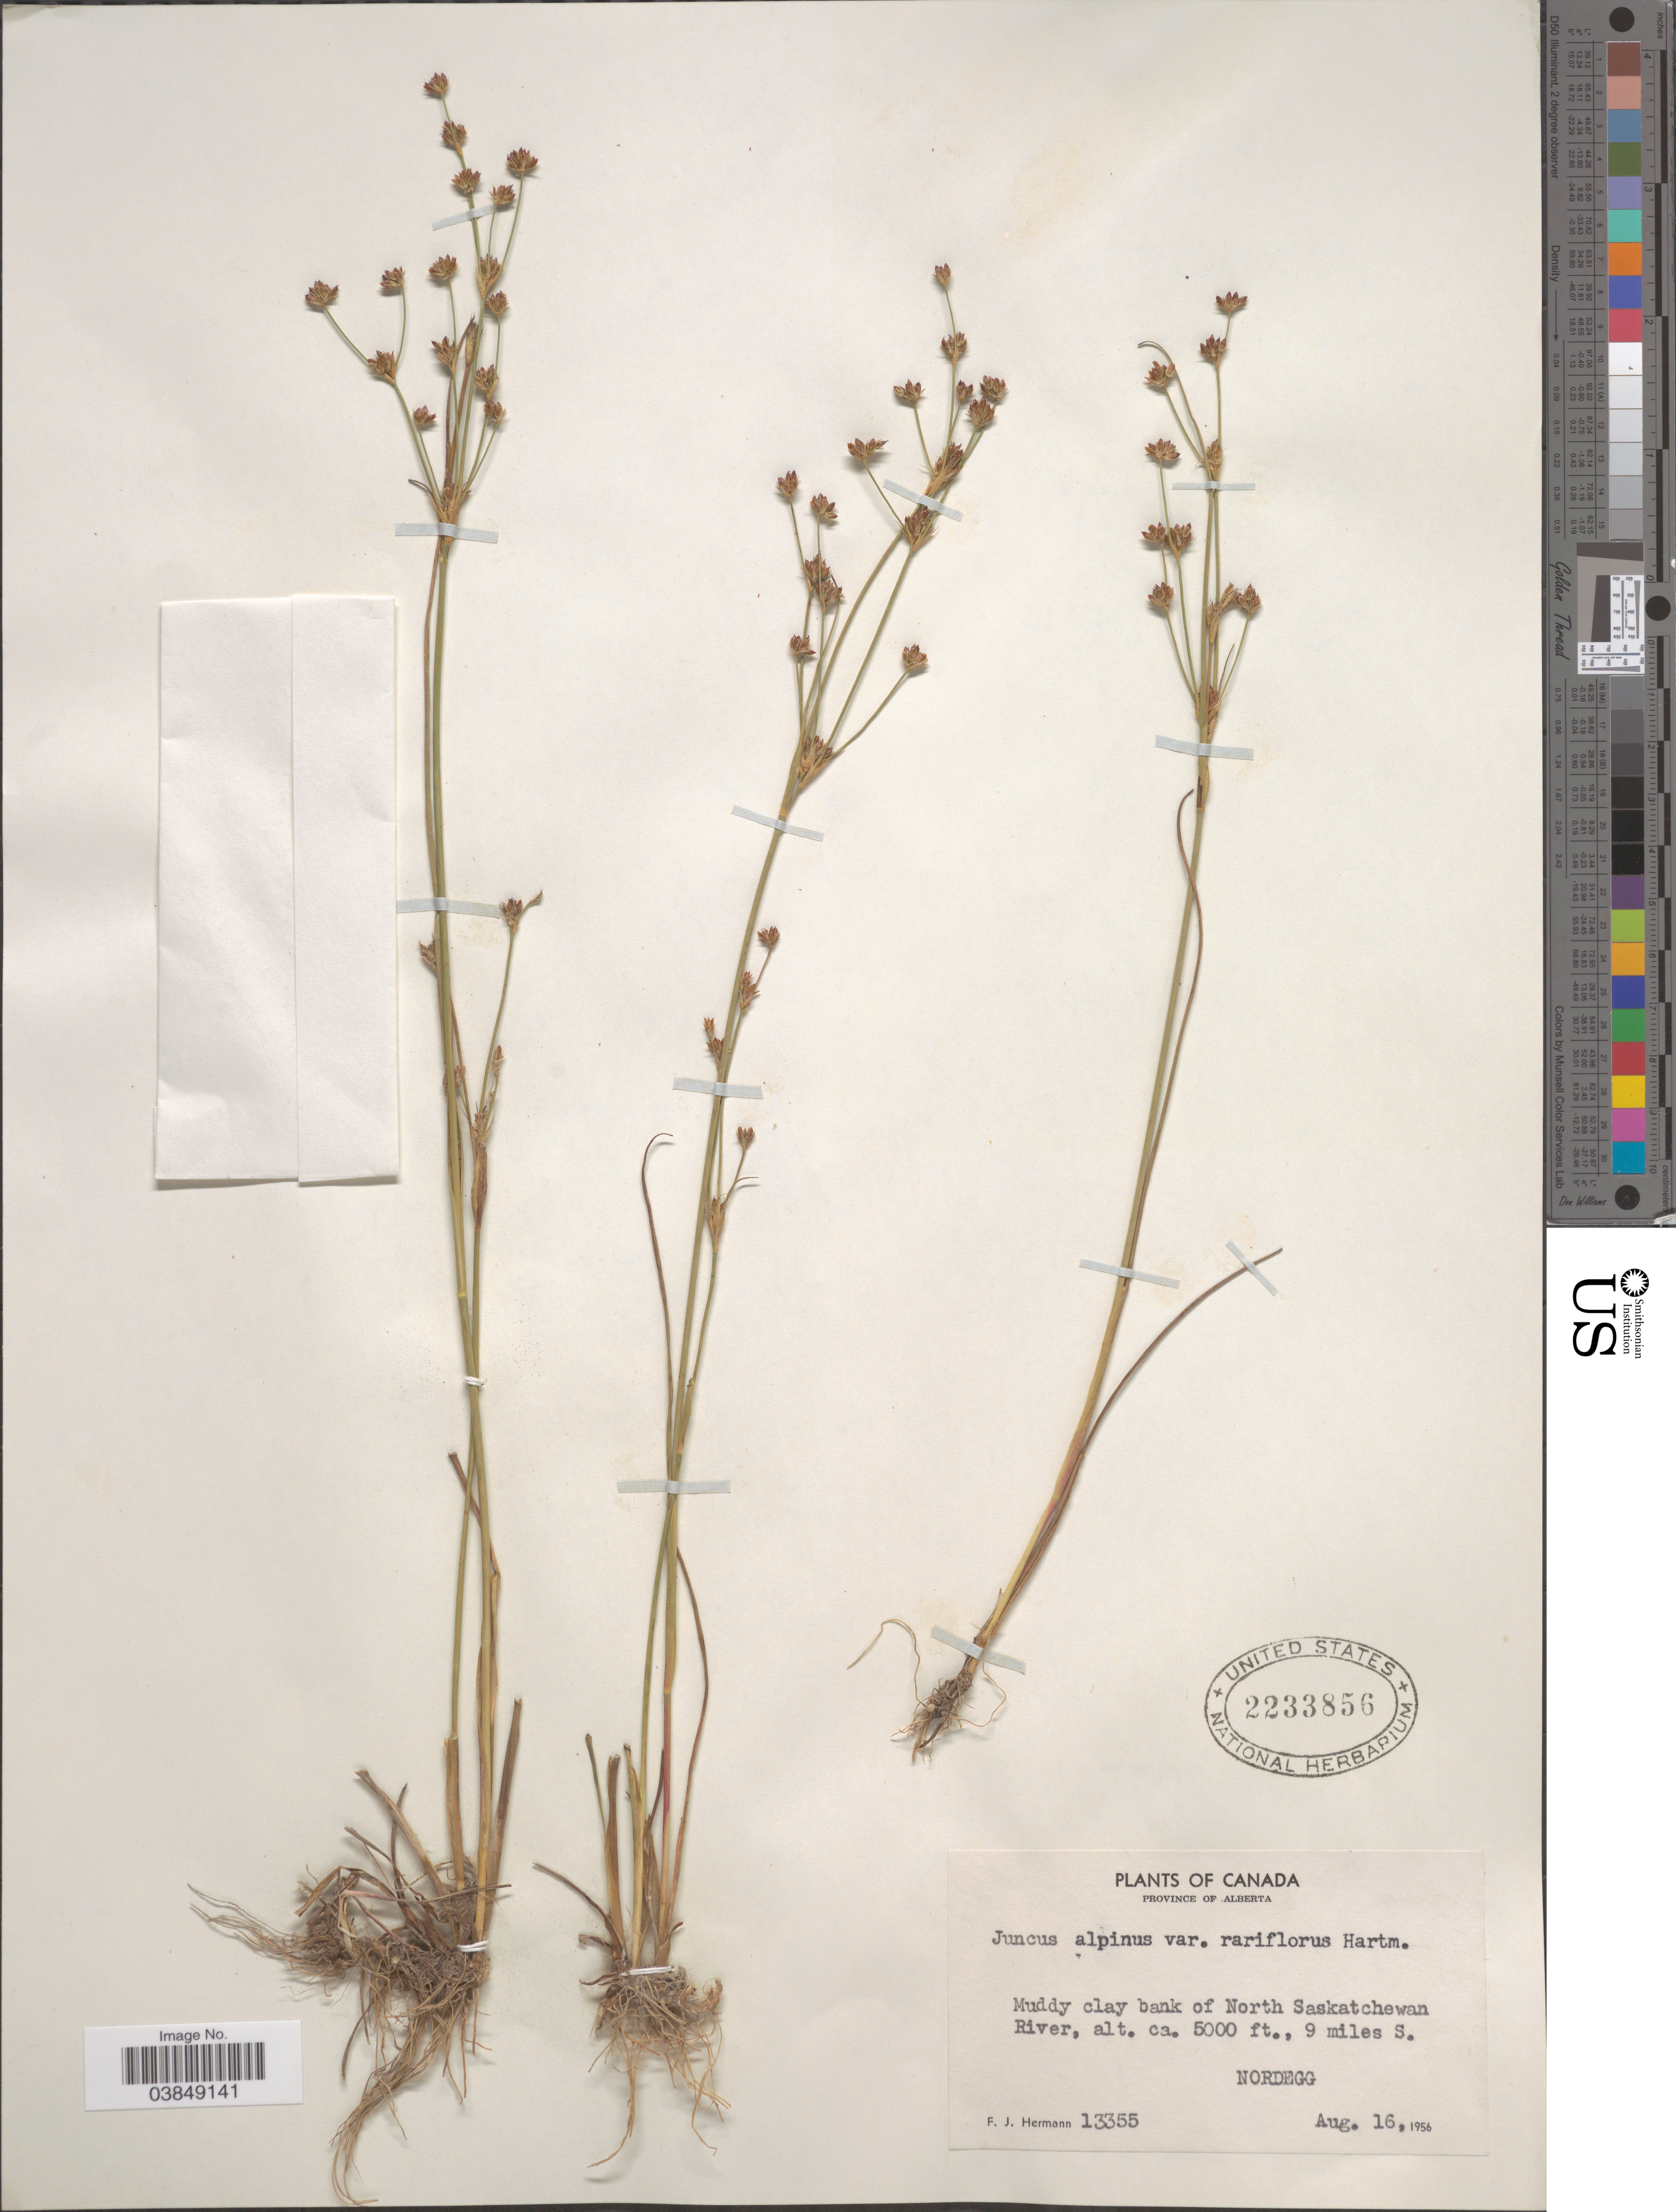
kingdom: Plantae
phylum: Tracheophyta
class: Liliopsida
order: Poales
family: Juncaceae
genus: Juncus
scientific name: Juncus alpinus var. rariflorus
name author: (Hartm.) Hartm.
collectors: F. J. Hermann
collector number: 13355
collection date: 1956-08-16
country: Canada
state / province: Alberta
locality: Muddy clay bank of North Saskatchewan River, 9 miles S. Nordegg.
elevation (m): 1524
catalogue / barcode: US 2233856